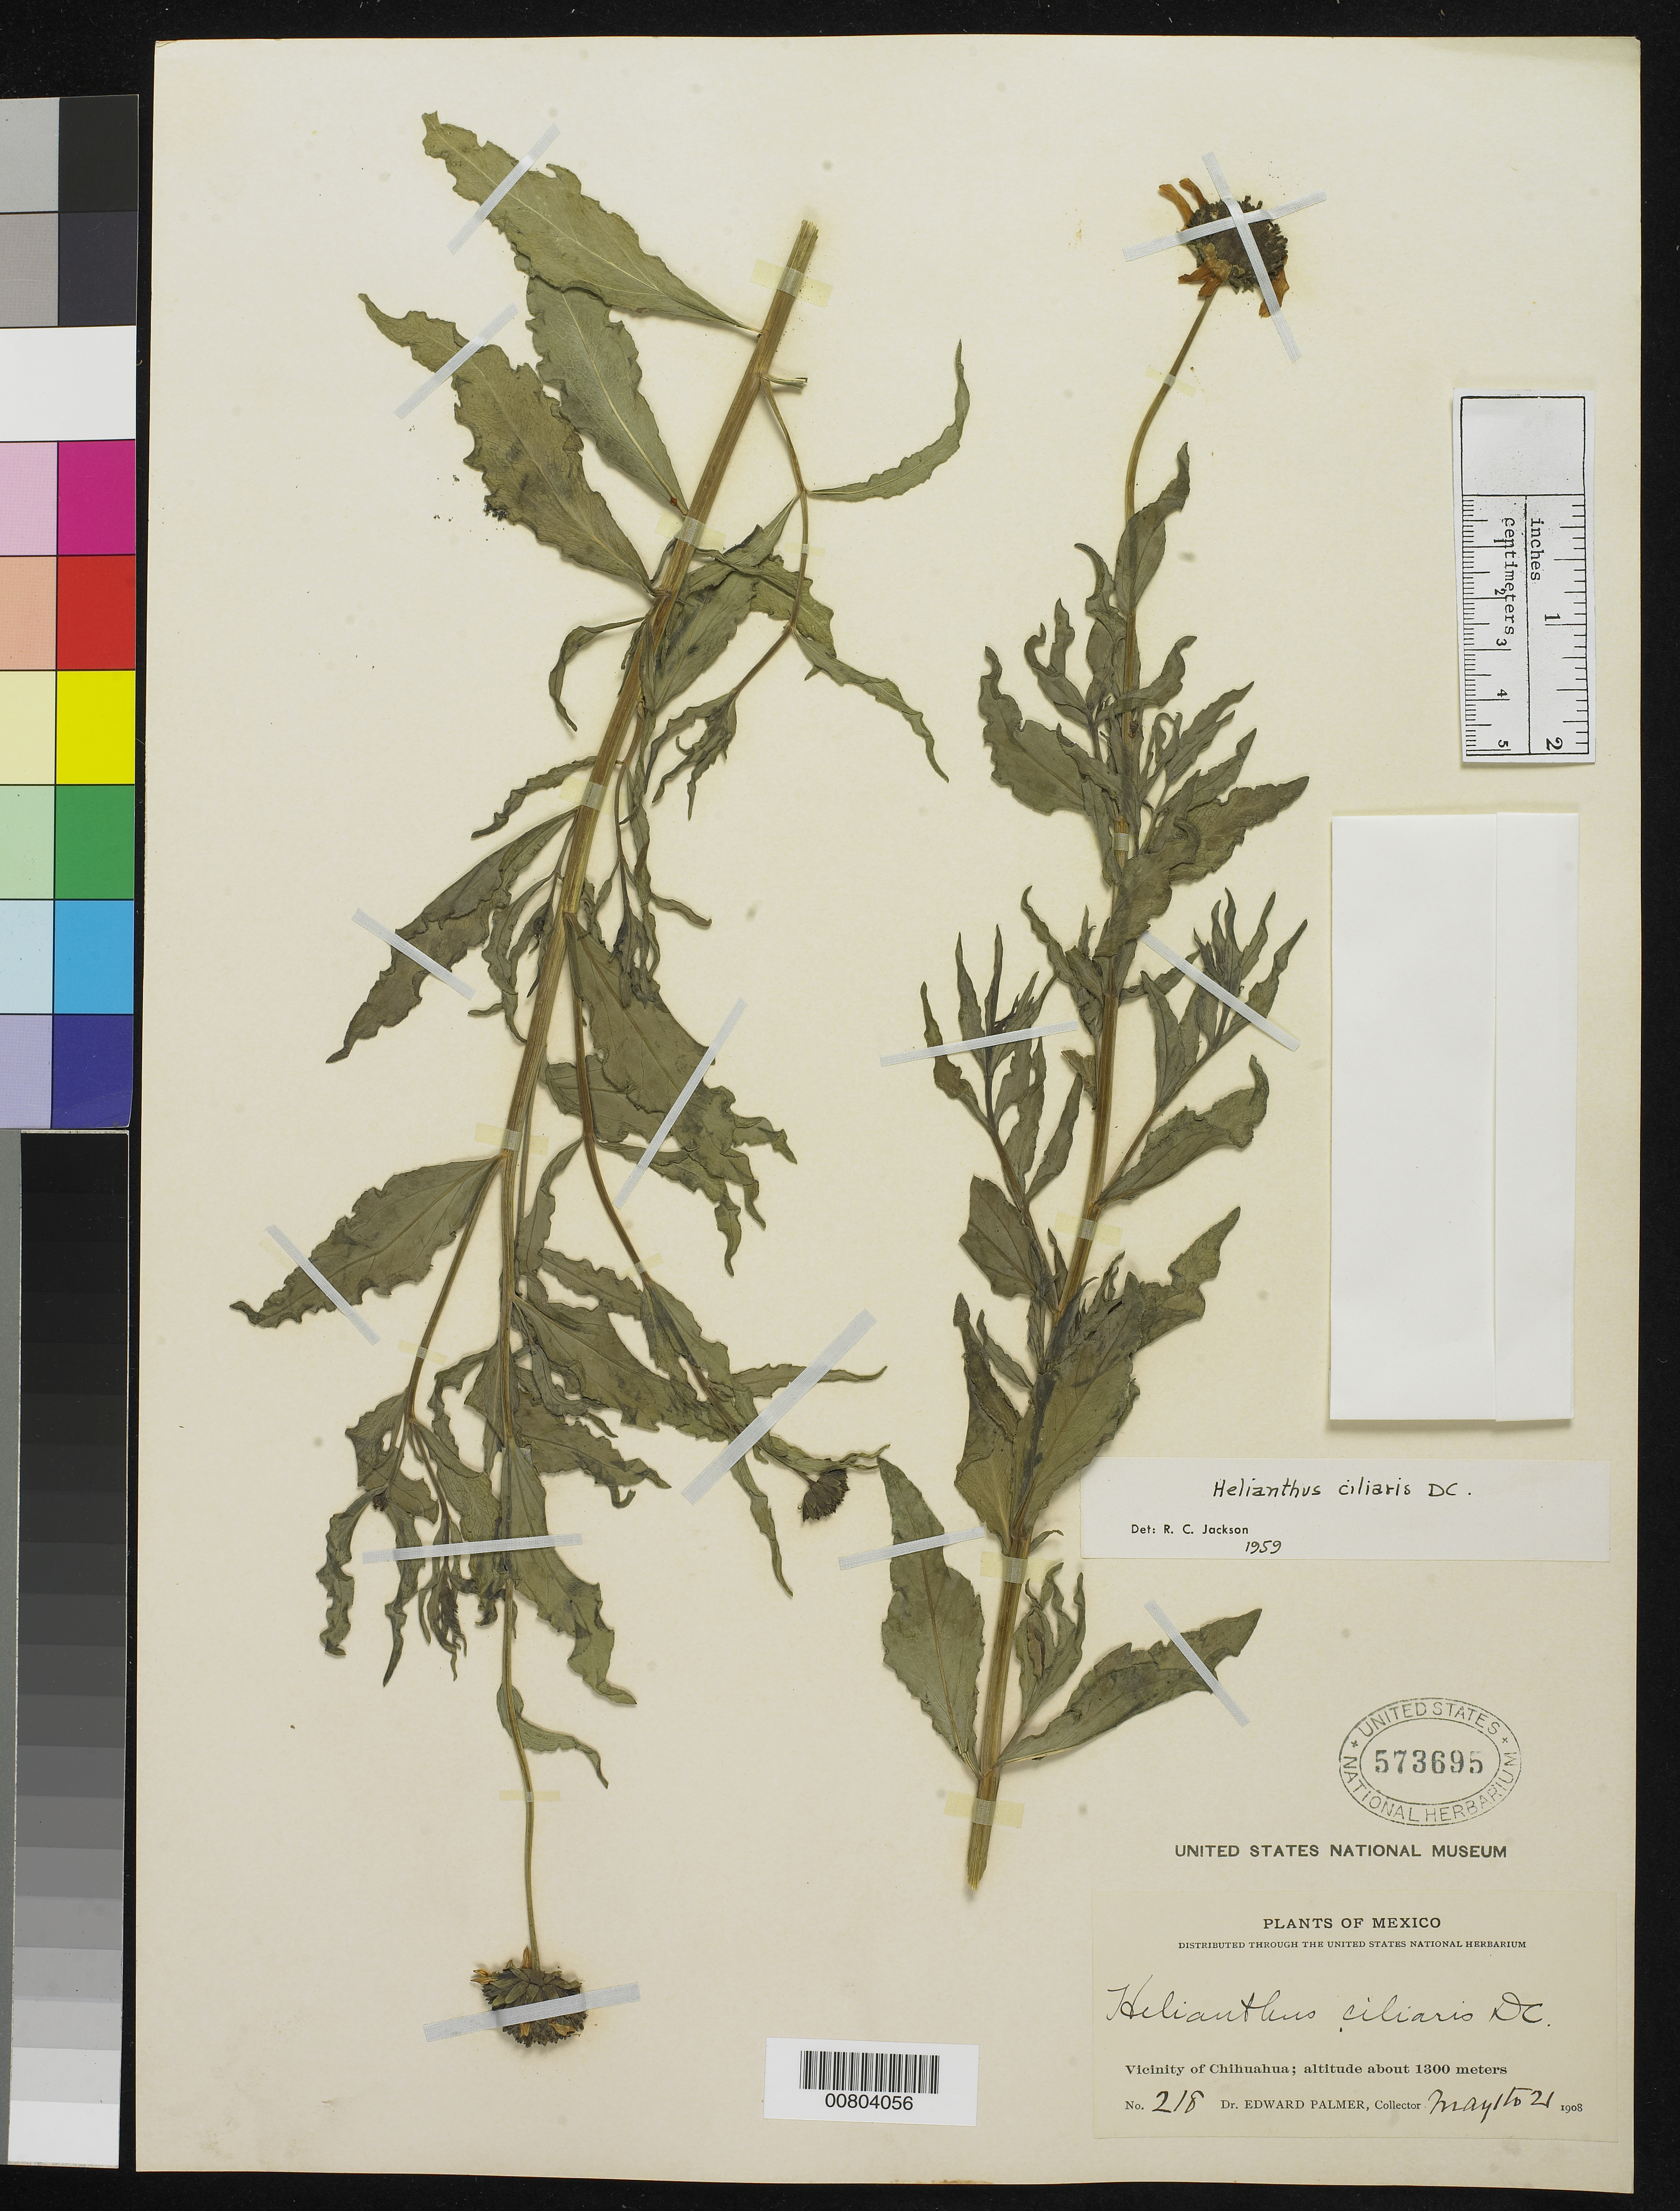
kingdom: Plantae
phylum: Tracheophyta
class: Magnoliopsida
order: Asterales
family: Asteraceae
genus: Helianthus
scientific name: Helianthus ciliaris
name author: DC.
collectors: E. Palmer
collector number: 218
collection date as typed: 01 May 1908 to 21 May 1908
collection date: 1908-05-01/1908-05-21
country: Mexico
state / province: Chihuahua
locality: Vicinity of Chihuahua.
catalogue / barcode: US 573695